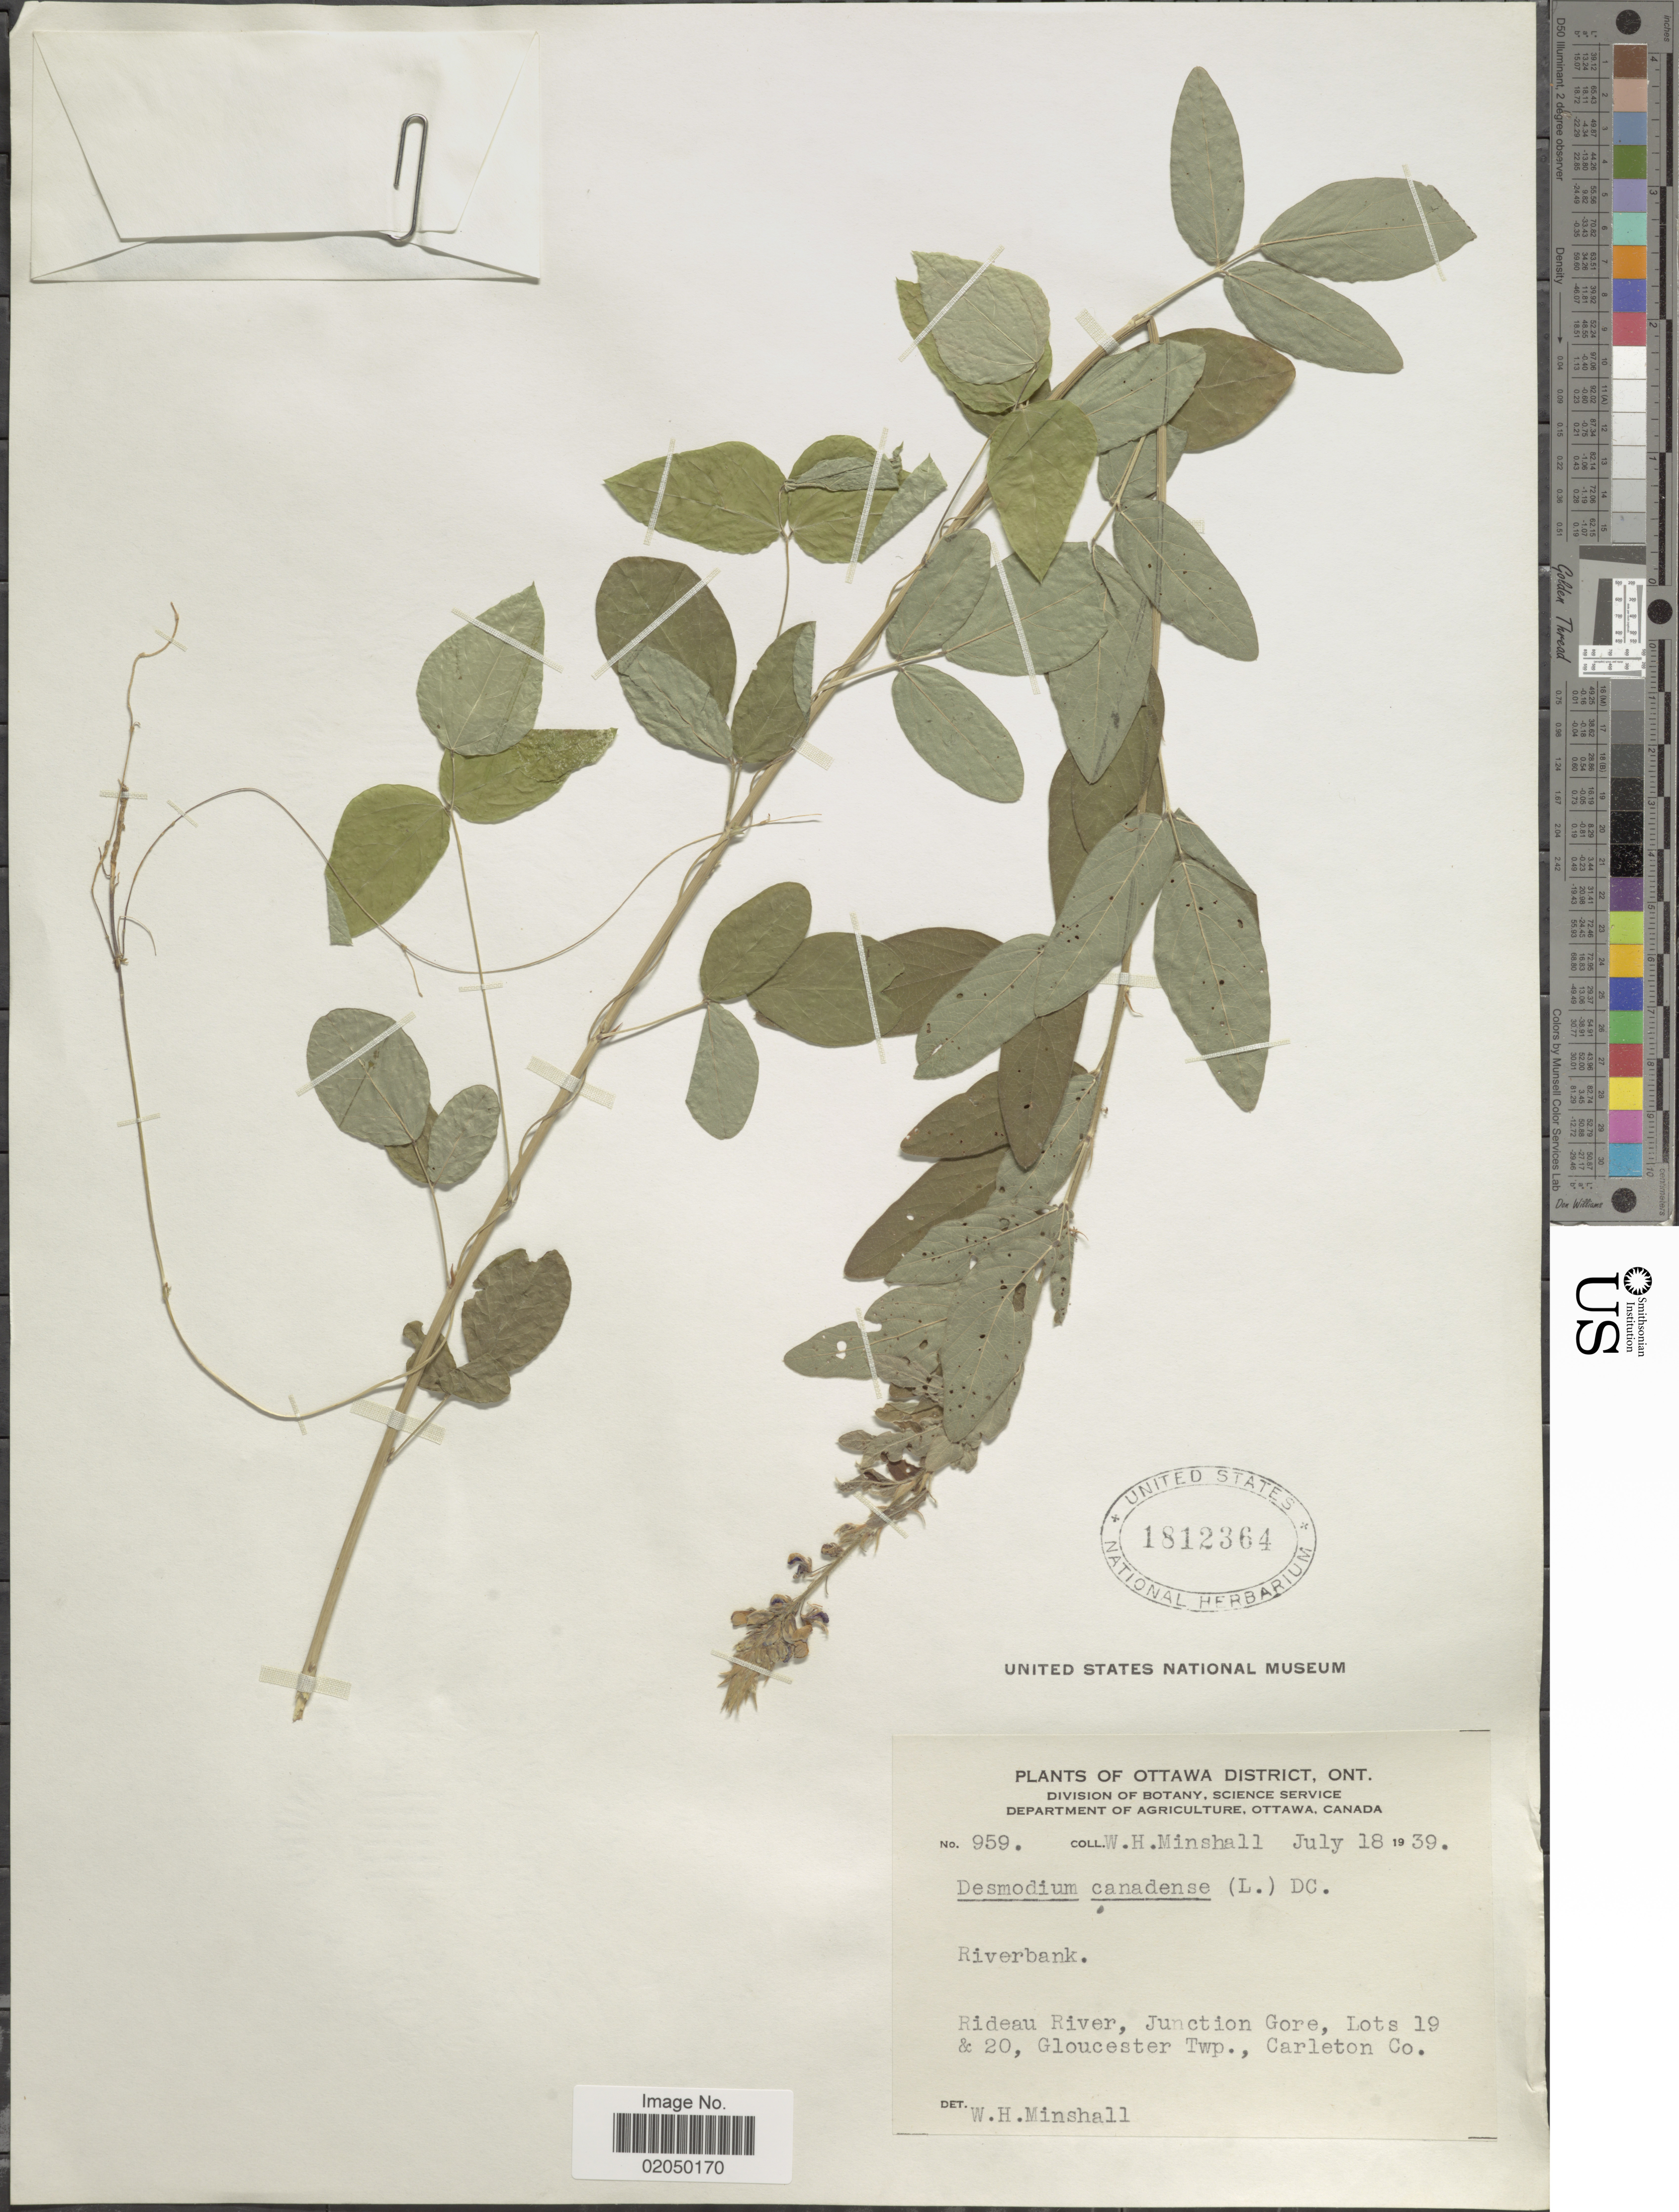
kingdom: Plantae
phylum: Tracheophyta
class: Magnoliopsida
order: Fabales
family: Fabaceae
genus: Desmodium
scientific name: Desmodium canadense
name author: (L.) DC.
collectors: W. Minshall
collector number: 959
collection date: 1939-07-18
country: Canada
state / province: Ontario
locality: Ottawa District, Rideau River, Junction Gore, Lots 19 & 20, Gloucester Twp., Carleton Co.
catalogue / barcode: US 1812364